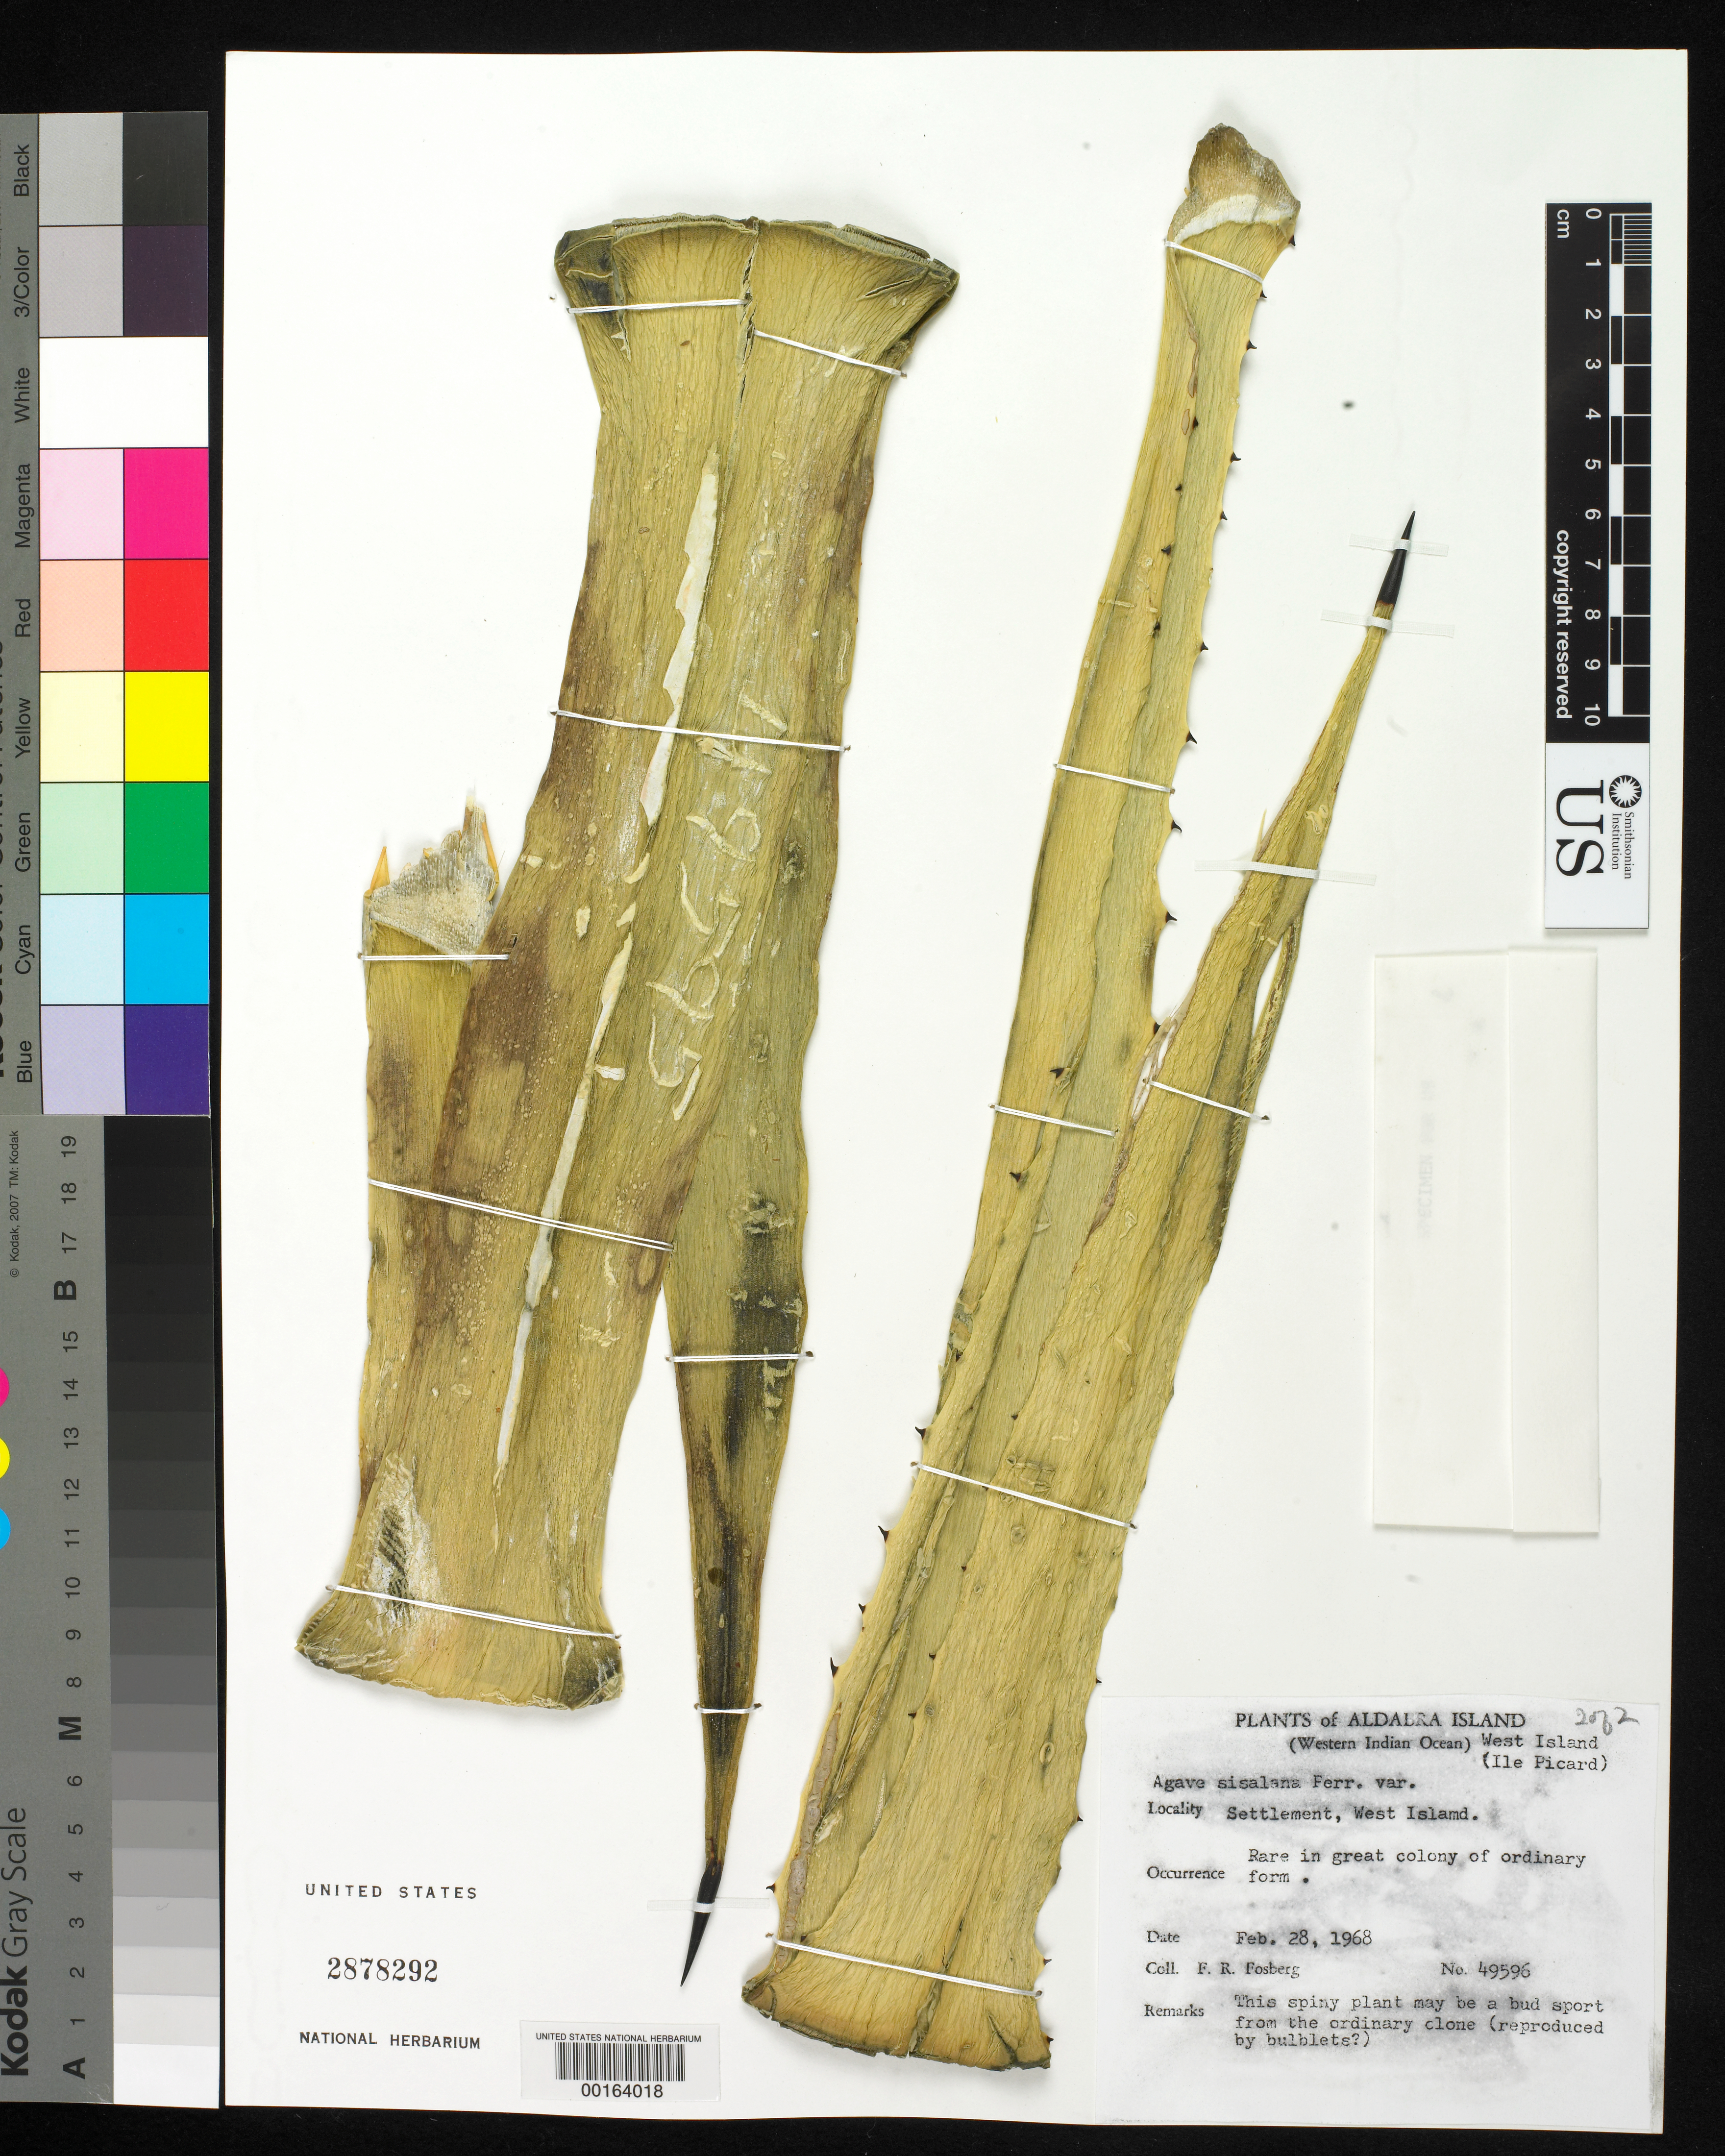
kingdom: Plantae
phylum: Tracheophyta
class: Liliopsida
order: Asparagales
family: Asparagaceae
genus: Agave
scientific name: Agave sisalana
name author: Perrine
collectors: F. R. Fosberg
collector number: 49596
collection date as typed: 28 Feb 1968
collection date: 1968-02-28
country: Seychelles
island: Aldabra Atoll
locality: West Islet (Ile Picard), settlement. [West Island is part of Aldabra Island (Atoll).]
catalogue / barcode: US 2878292